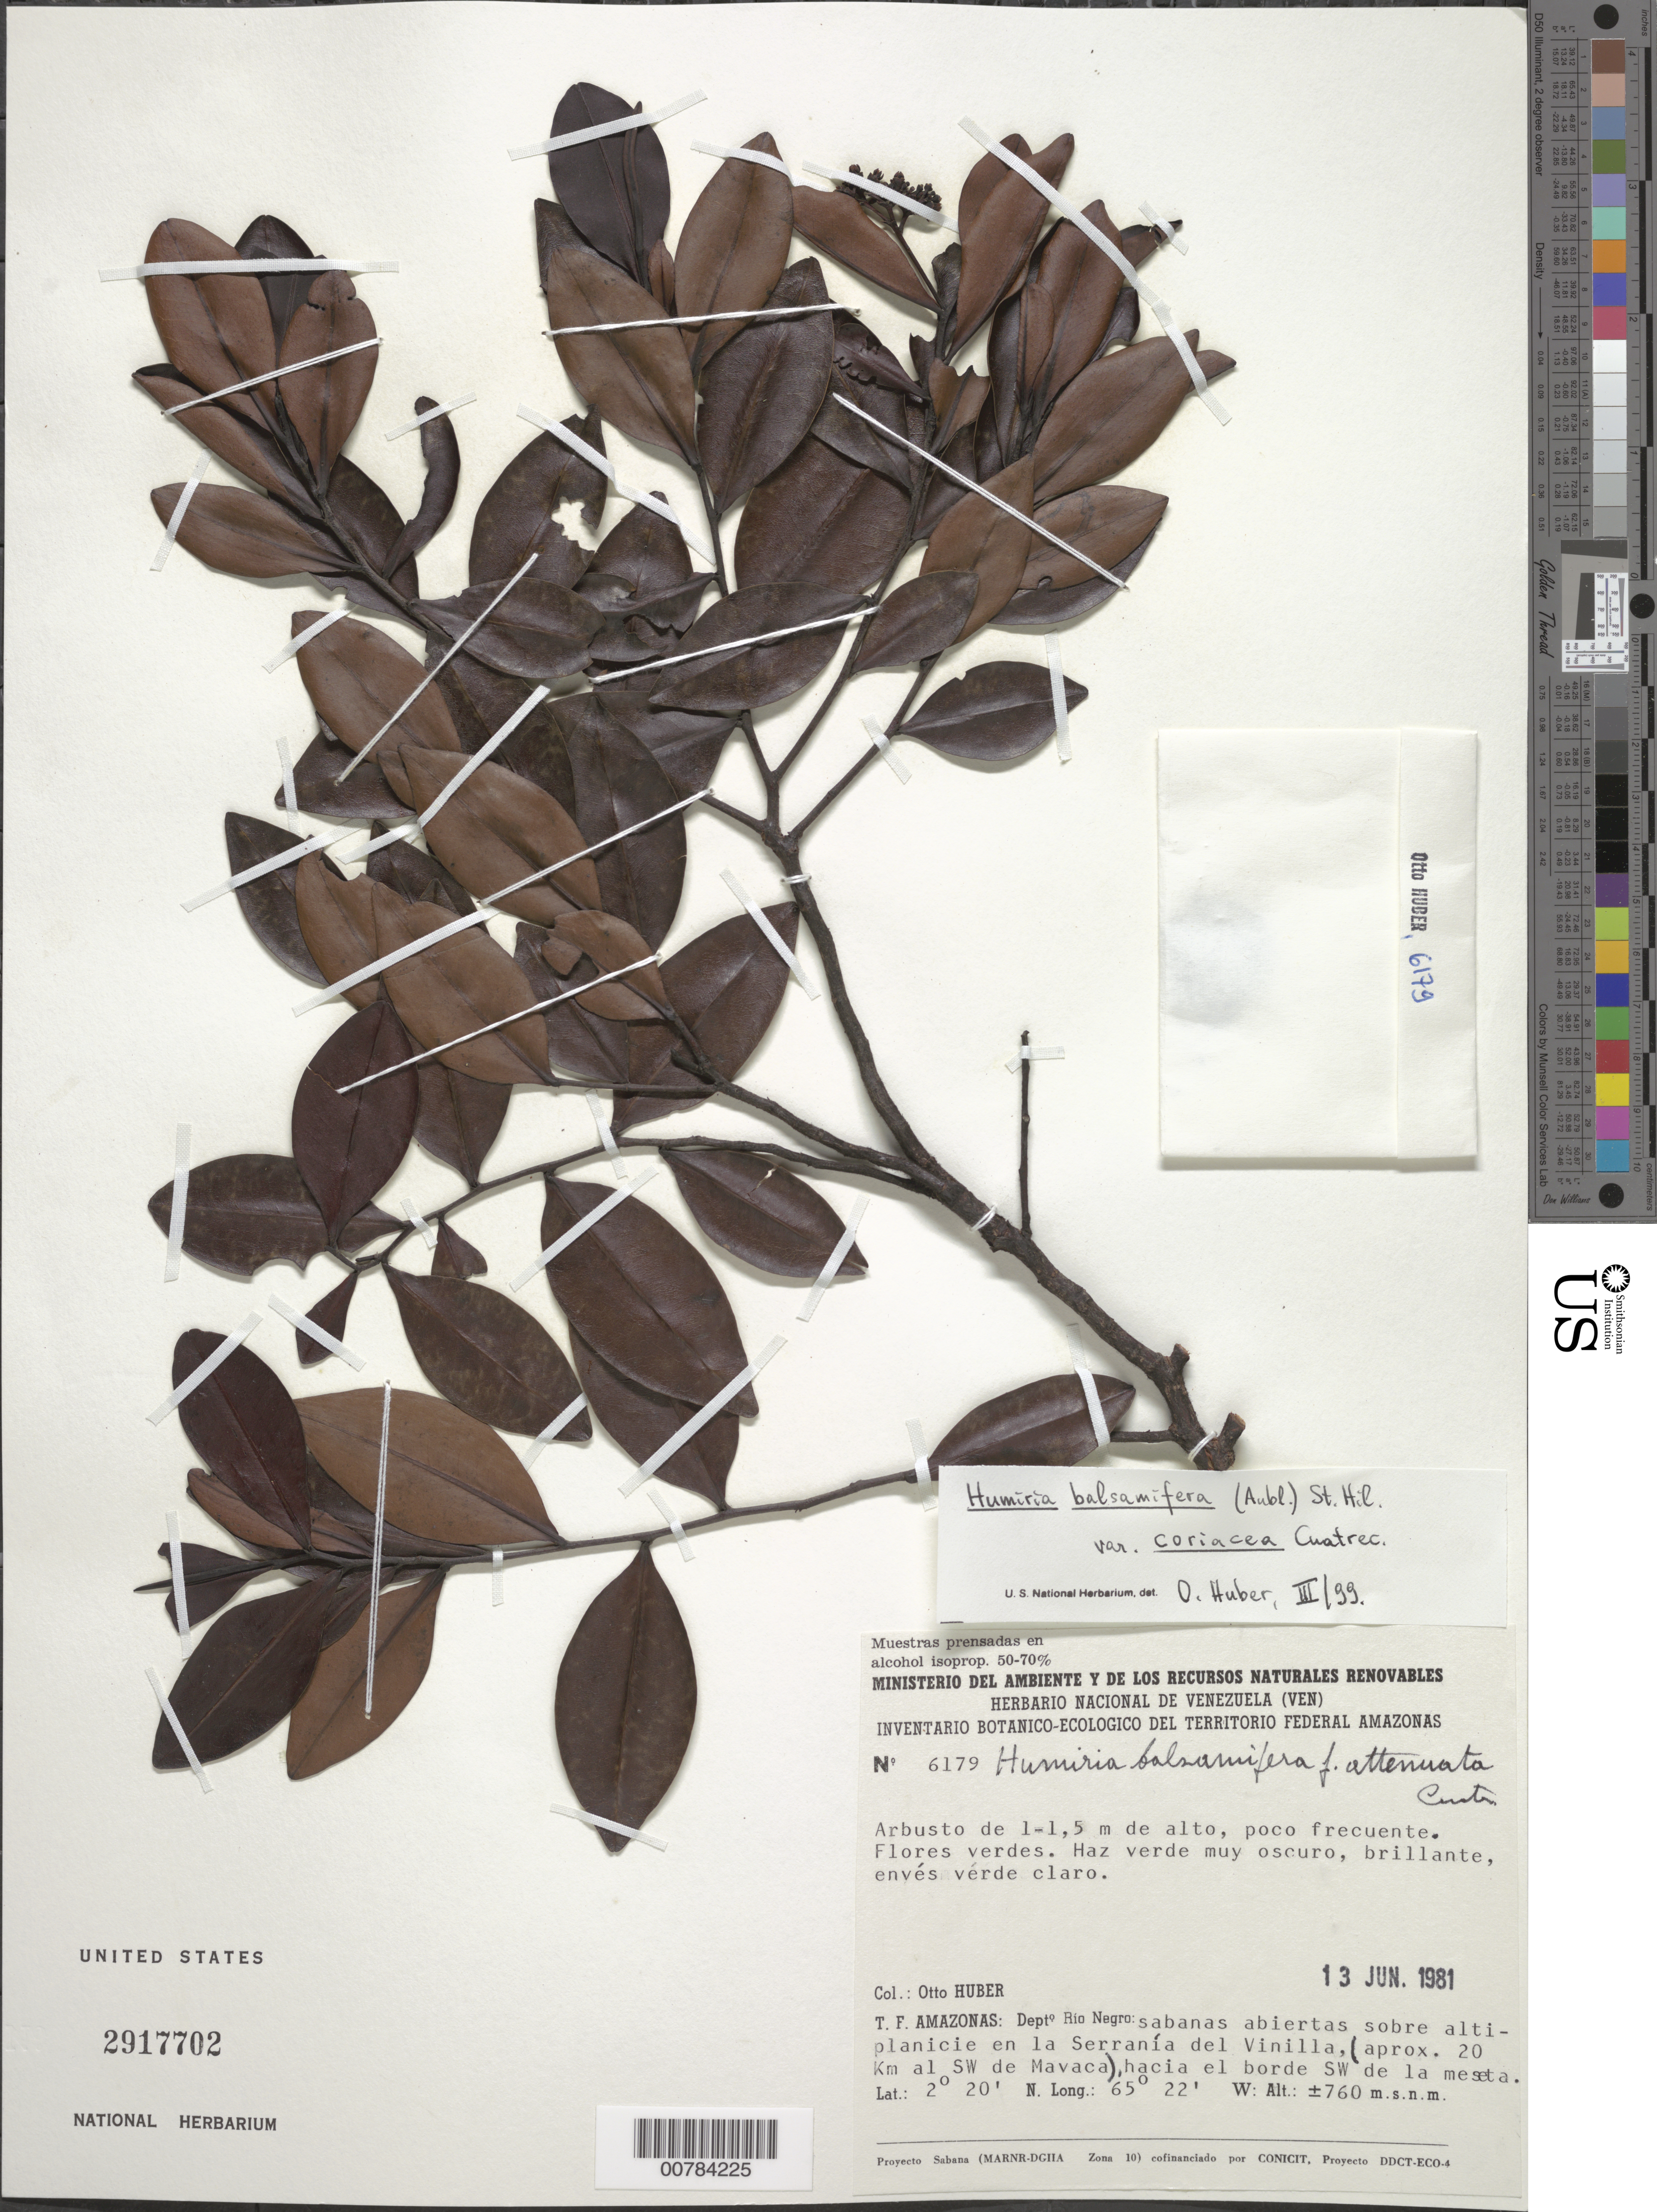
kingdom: Plantae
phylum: Tracheophyta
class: Magnoliopsida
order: Malpighiales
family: Humiriaceae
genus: Humiria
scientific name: Humiria balsamifera var. coriacea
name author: Cuatrec.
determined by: Huber, Otto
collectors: O. Huber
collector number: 6179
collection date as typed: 13-Jun-81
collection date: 1981-06-13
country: Venezuela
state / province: Amazonas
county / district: Río Negro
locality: Serranía del Vinilla, 20 km SW of Mavaca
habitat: Sabanas abiertas sobre altiplanicie en la serranía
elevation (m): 760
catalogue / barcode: US 2917702